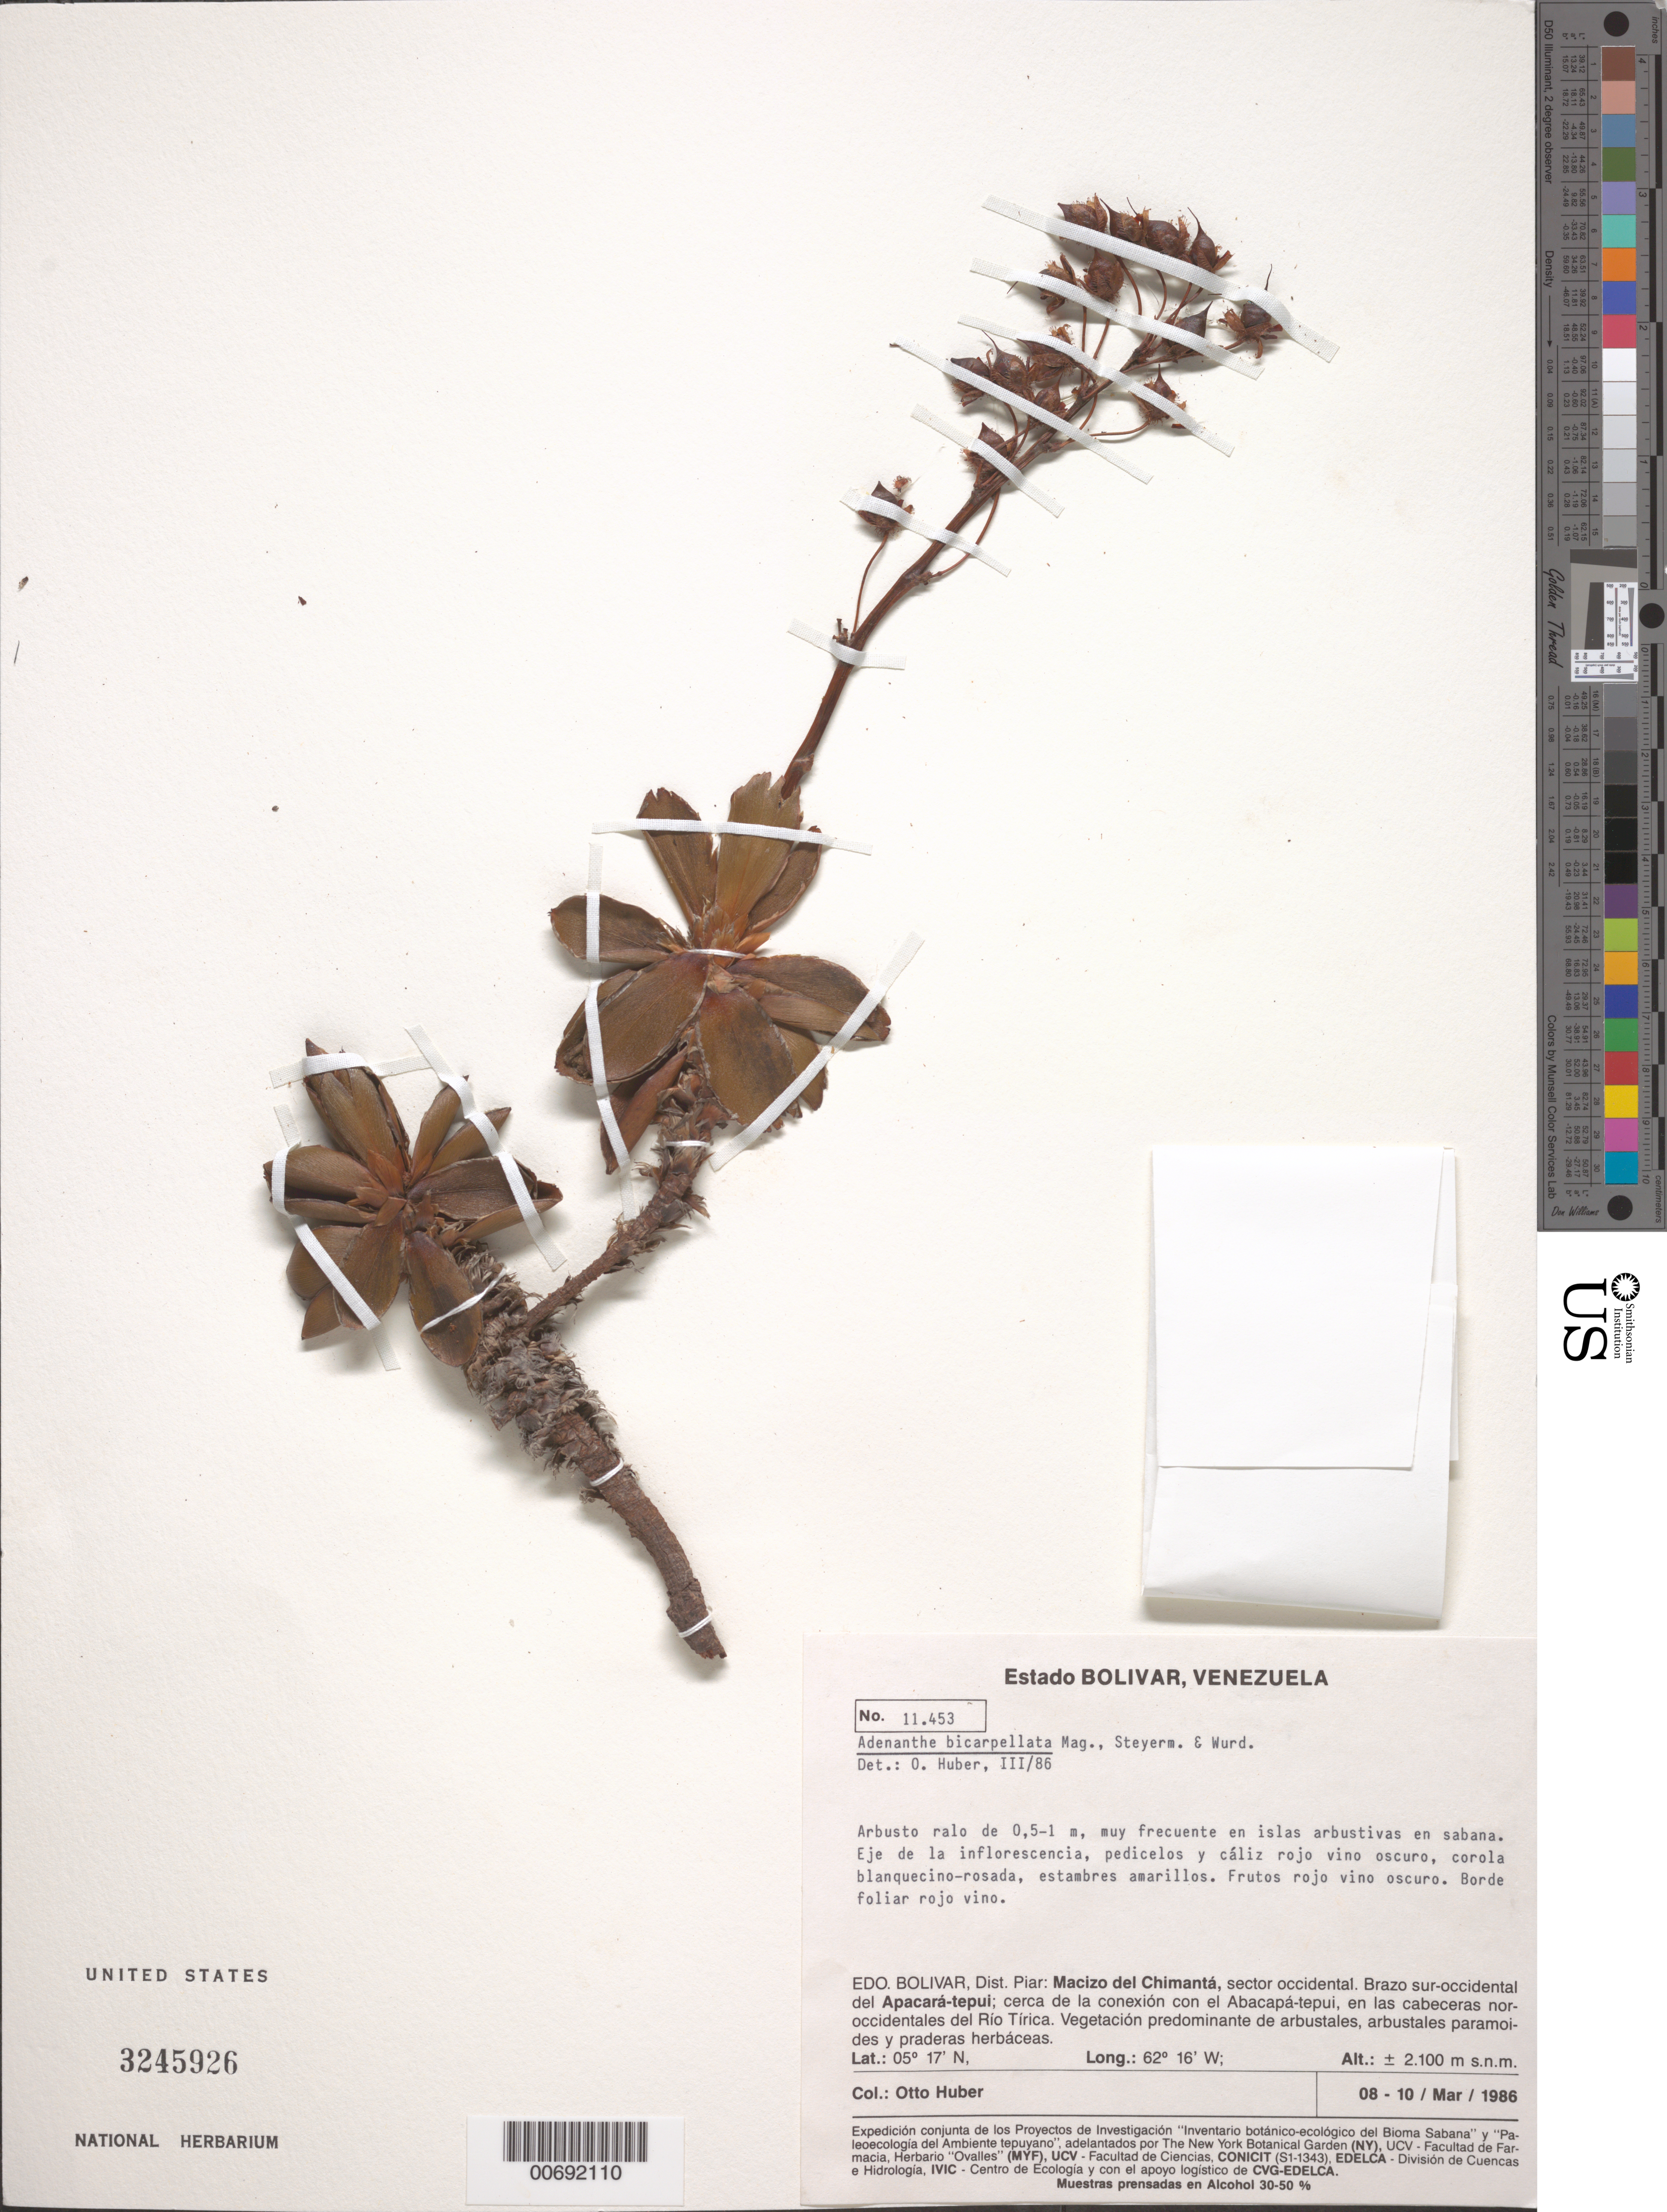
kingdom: Plantae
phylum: Tracheophyta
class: Magnoliopsida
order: Malpighiales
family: Ochnaceae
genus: Tyleria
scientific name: Tyleria bicarpellata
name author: (Maguire et al.) M.C.E. Amaral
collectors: O. Huber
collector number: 11453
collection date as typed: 8-Mar-86 to 10-Mar-86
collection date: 1986-03-08/1986-03-10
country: Venezuela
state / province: Bolívar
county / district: Piar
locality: Macizo del Chimantá, sur-occidental del Apacará-tepuí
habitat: En islas arbustivas en sabana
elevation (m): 2100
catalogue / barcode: US 3245926